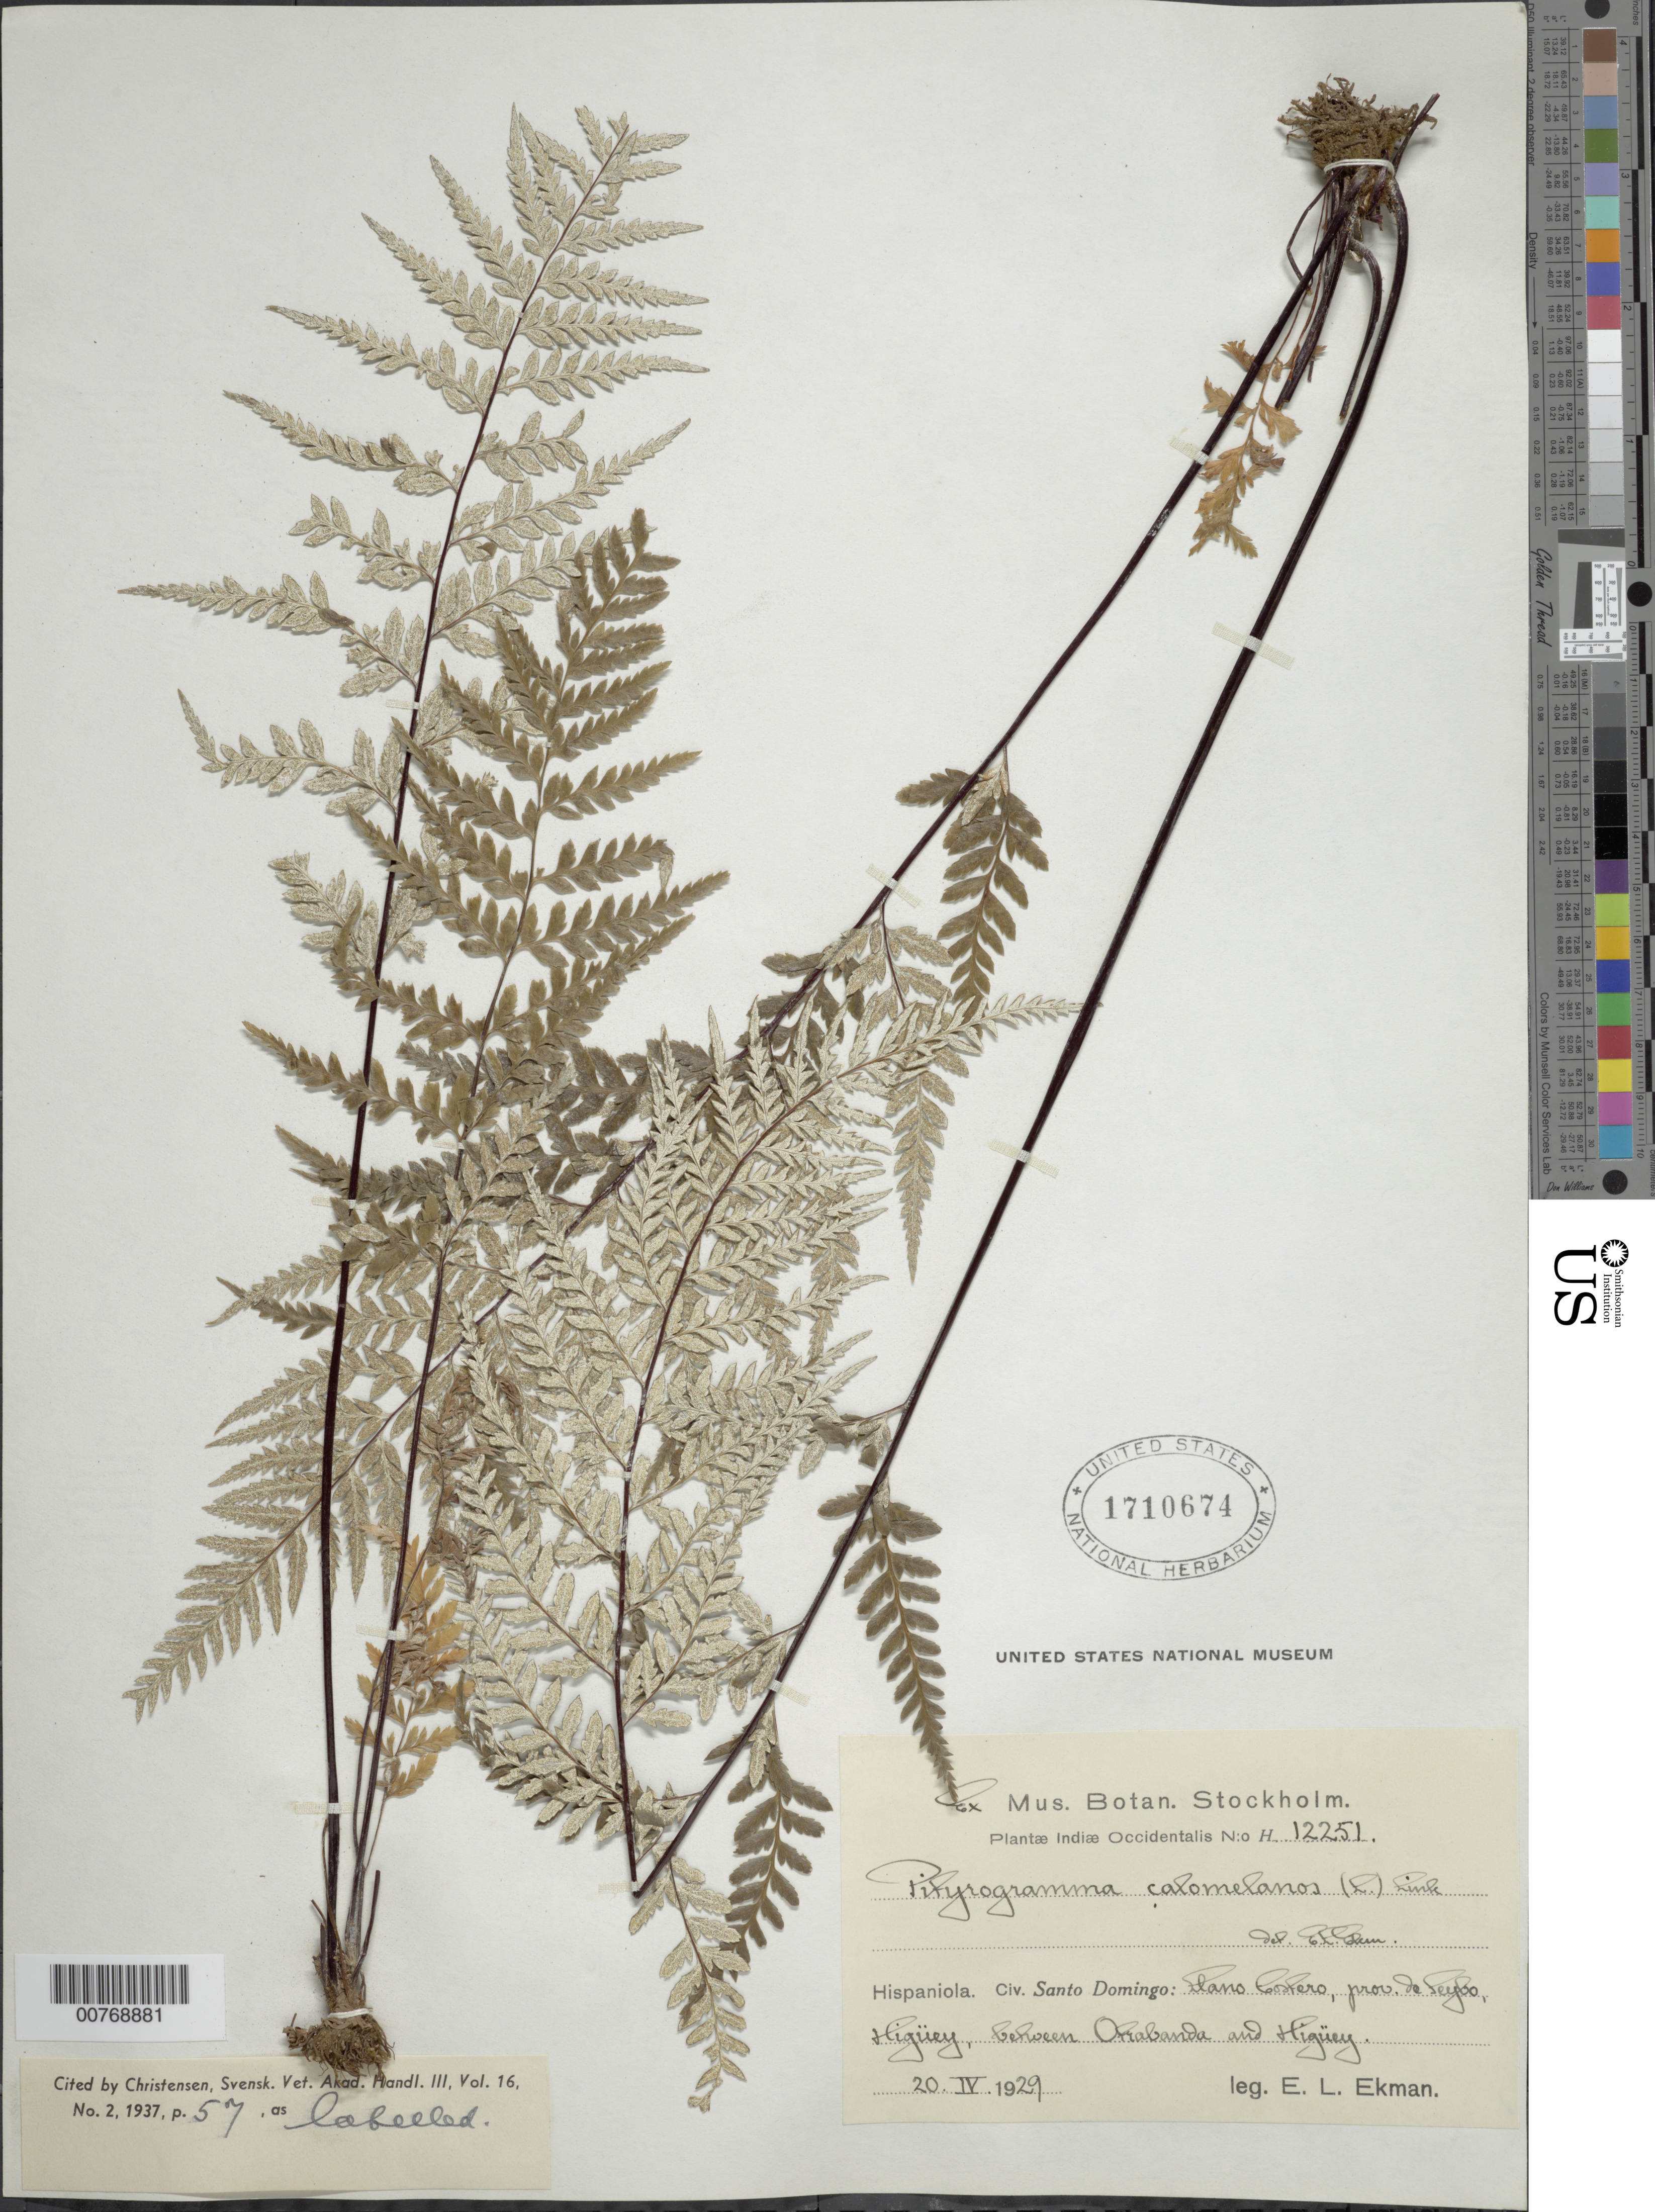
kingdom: Plantae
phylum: Tracheophyta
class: Polypodiopsida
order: Polypodiales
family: Pteridaceae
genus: Pityrogramma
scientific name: Pityrogramma calomelanos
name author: (L.) Link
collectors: E. L. Ekman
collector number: H 12251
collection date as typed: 20 Apr 1929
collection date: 1929-04-20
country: Dominican Republic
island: Hispaniola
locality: Santo Domingo, Llano Costero, Provincia de Seibo, Higüey, between Otrabanda and Higüey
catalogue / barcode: US 1710674